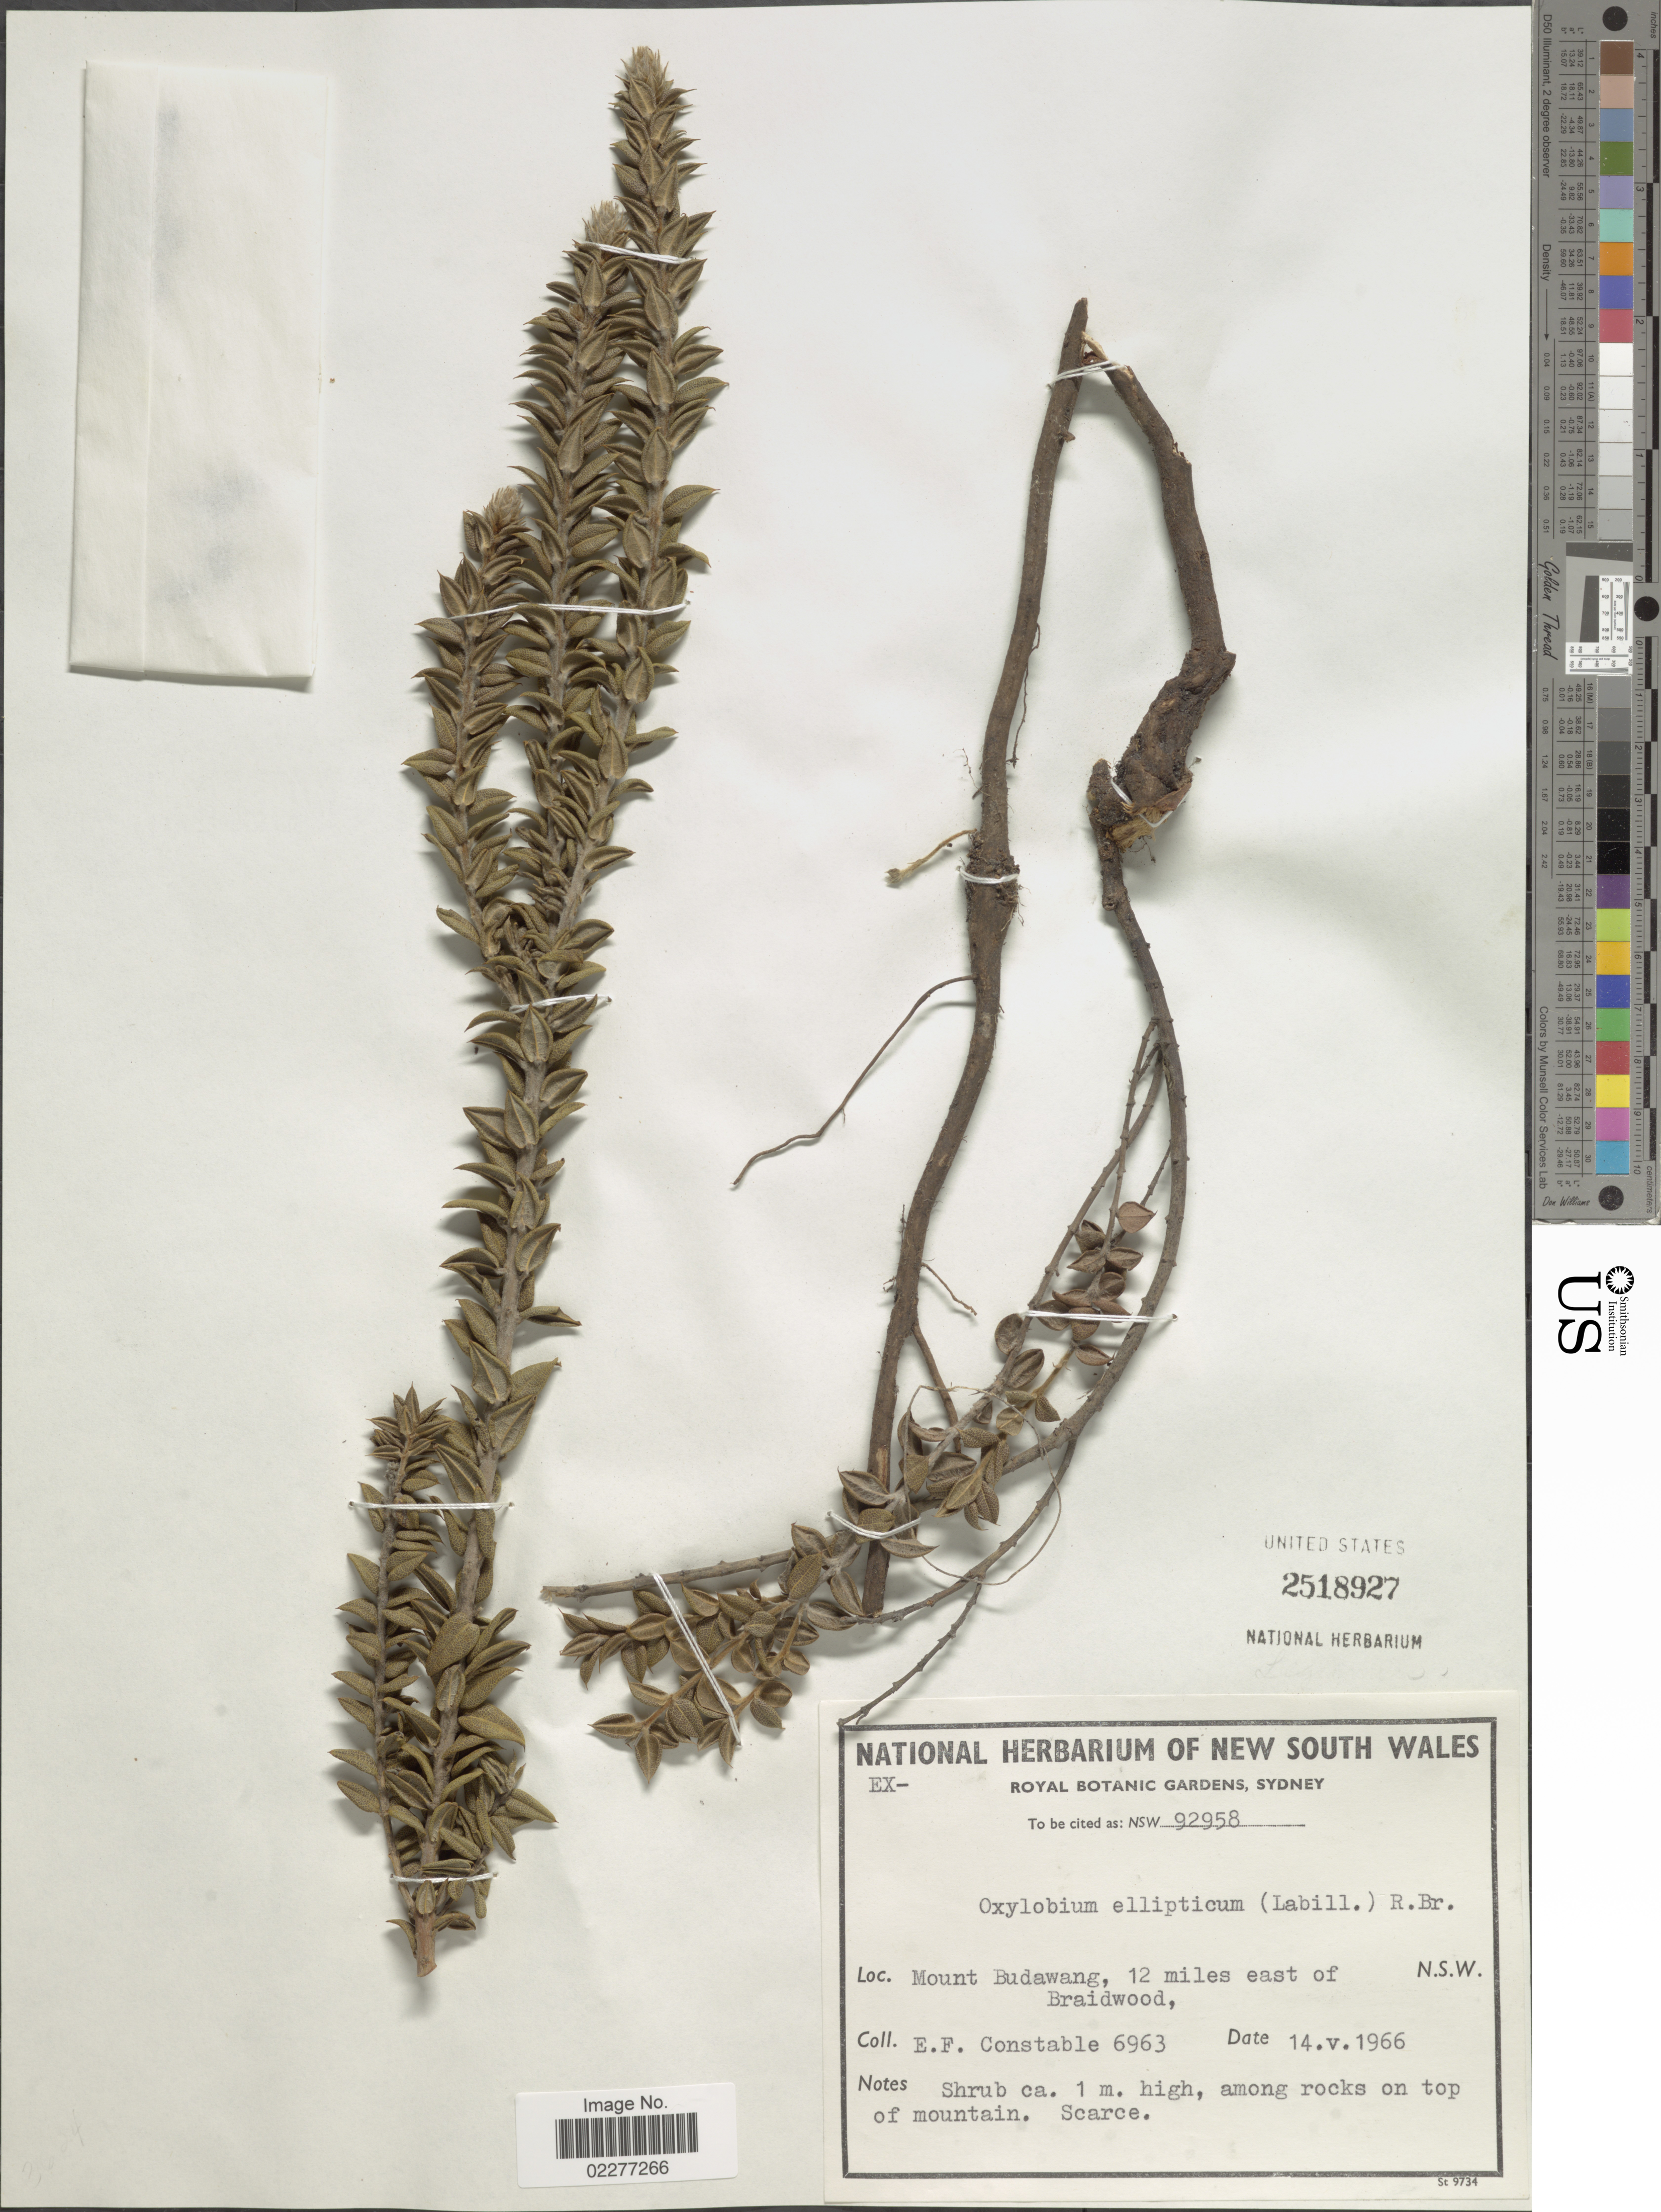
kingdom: Plantae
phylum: Tracheophyta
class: Magnoliopsida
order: Fabales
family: Fabaceae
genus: Oxylobium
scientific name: Oxylobium ellipticum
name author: (Vent.) R. Br.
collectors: E. F. Constable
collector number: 6963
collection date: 1966-05-14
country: Australia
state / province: New South Wales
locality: Mount Budawang, 12 miles east of Braidwood, among rocks on top of mountain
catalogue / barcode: US 2518927